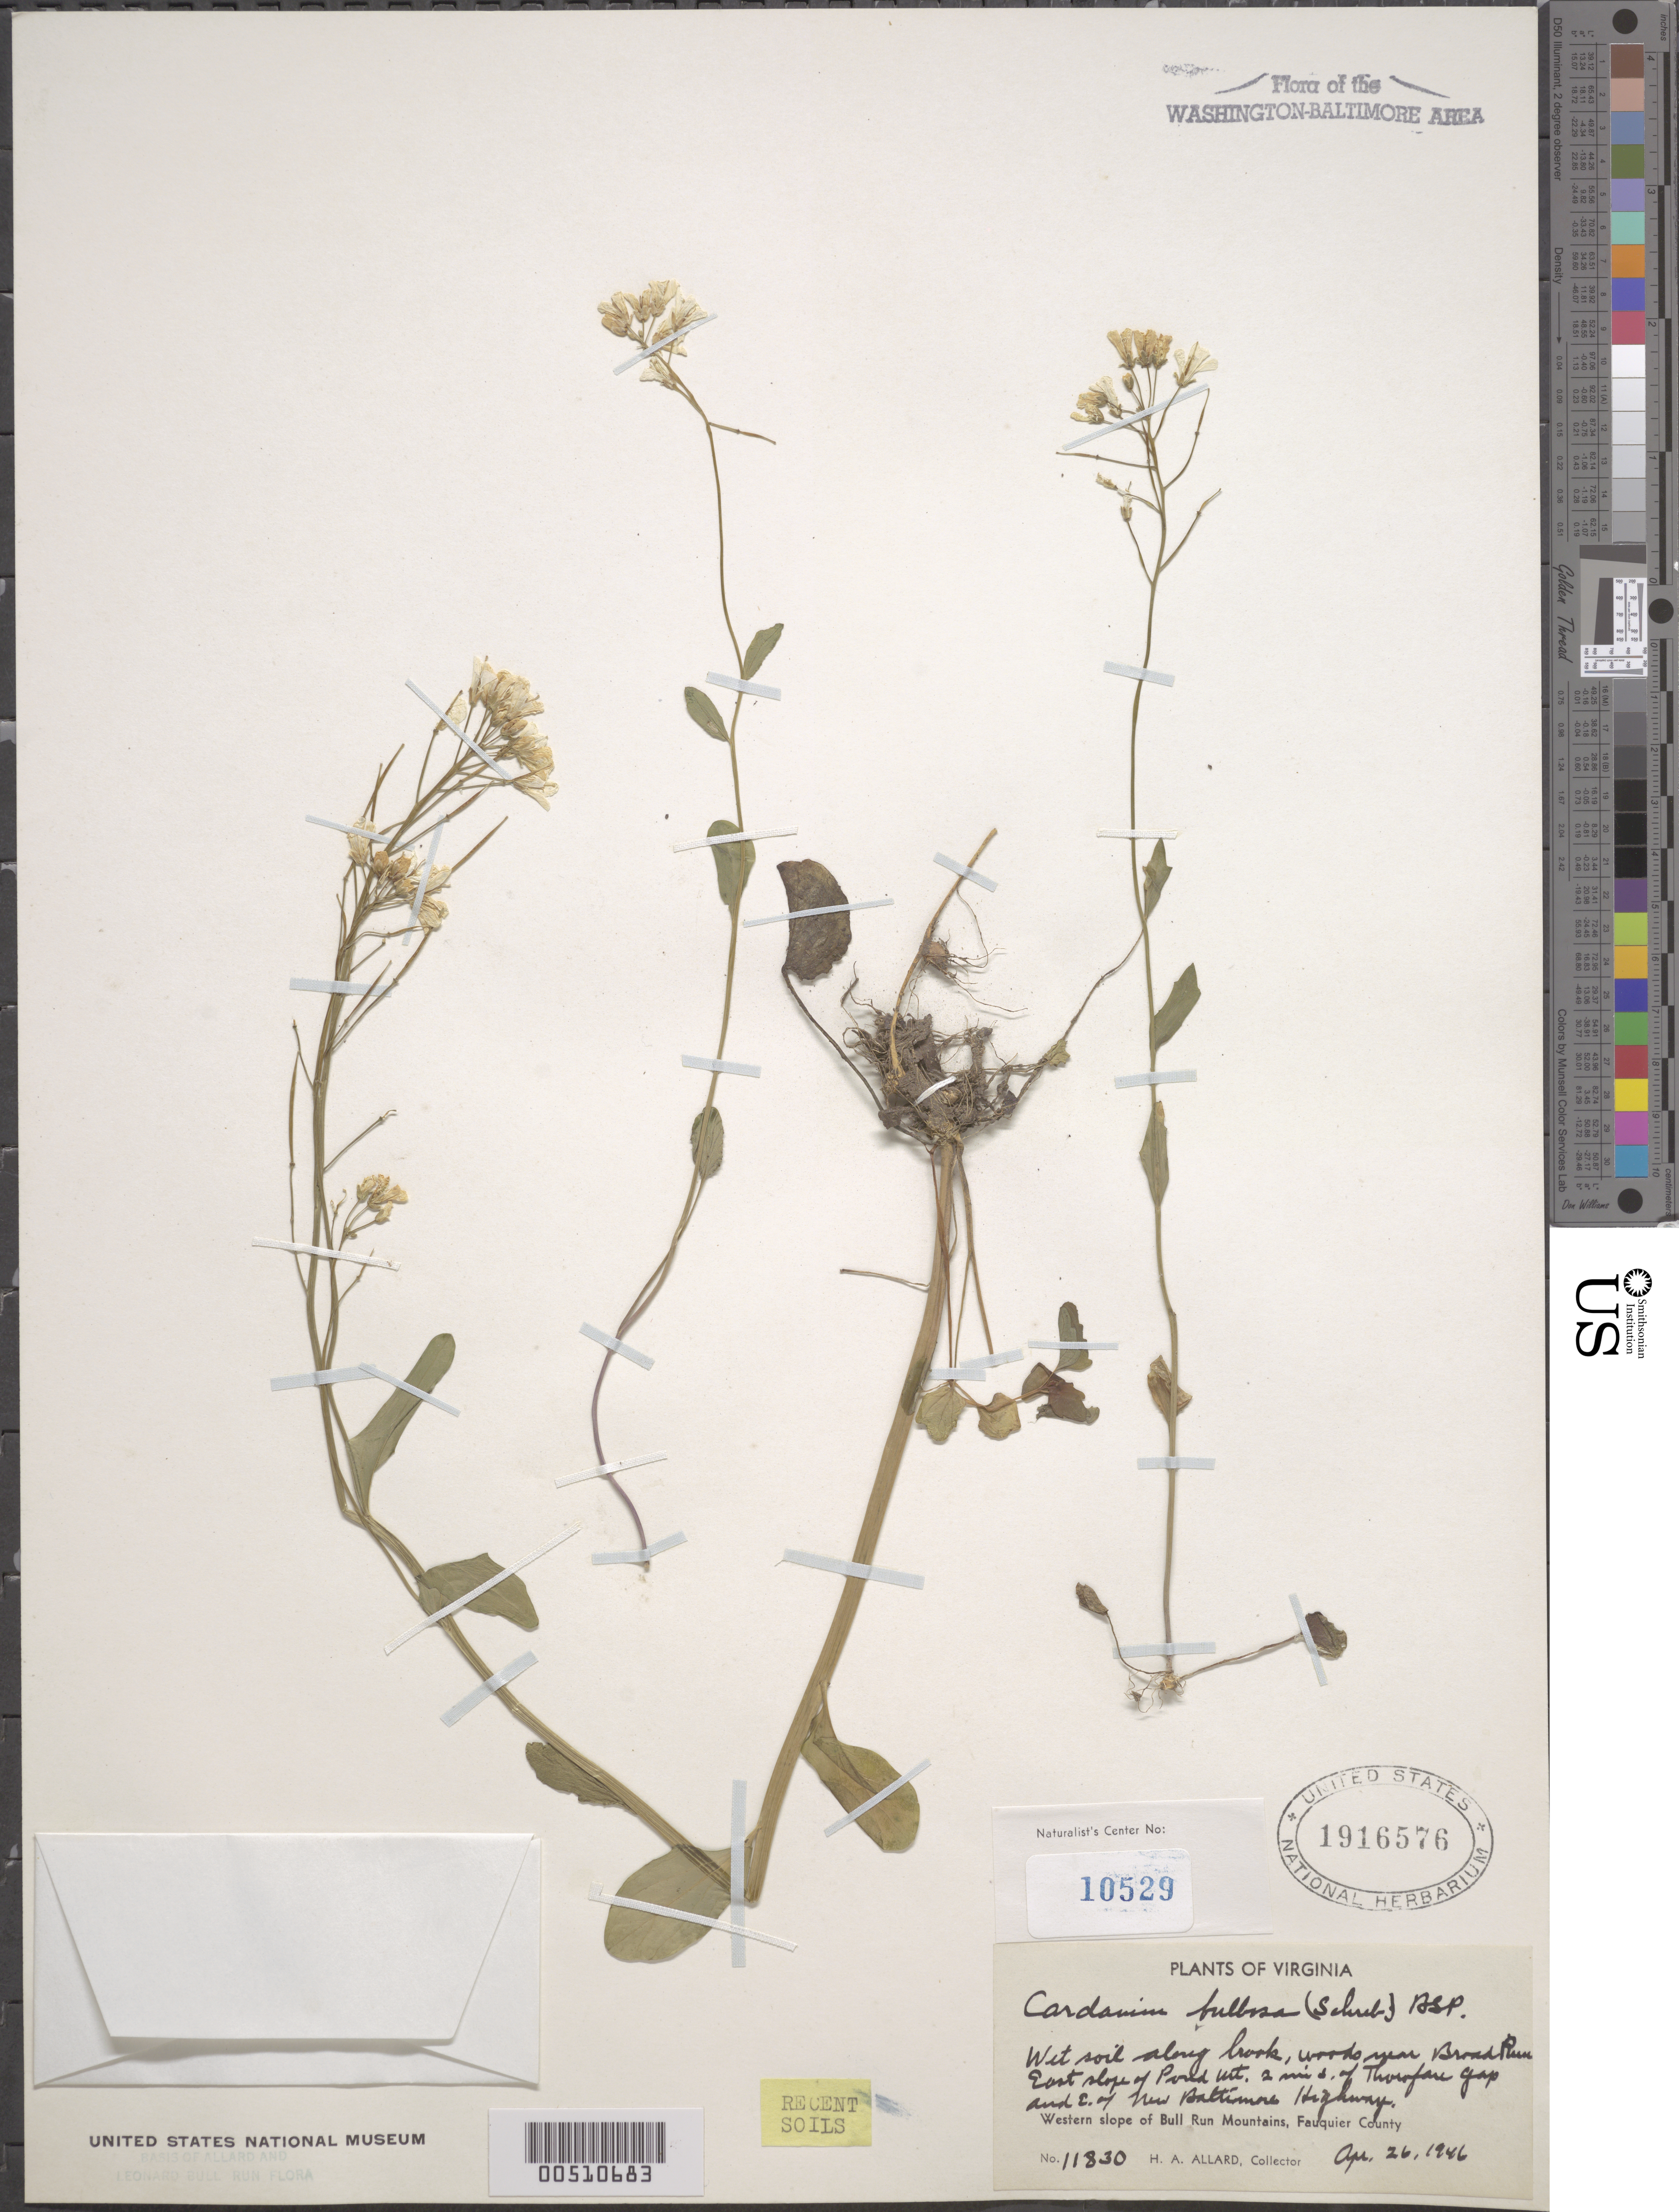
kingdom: Plantae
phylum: Tracheophyta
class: Magnoliopsida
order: Brassicales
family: Brassicaceae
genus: Cardamine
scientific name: Cardamine bulbosa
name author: (Schreb. ex Muhl.) Britton et al.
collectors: H. A. Allard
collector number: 11830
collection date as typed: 26 Apr 1946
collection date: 1946-04-26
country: United States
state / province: Virginia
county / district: Fauquier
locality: Near Broad Run, E slope of Pond Mt., S of Thorofare Gap and E of New Baltimore Highway Bull Run Mts.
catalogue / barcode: US 1916576